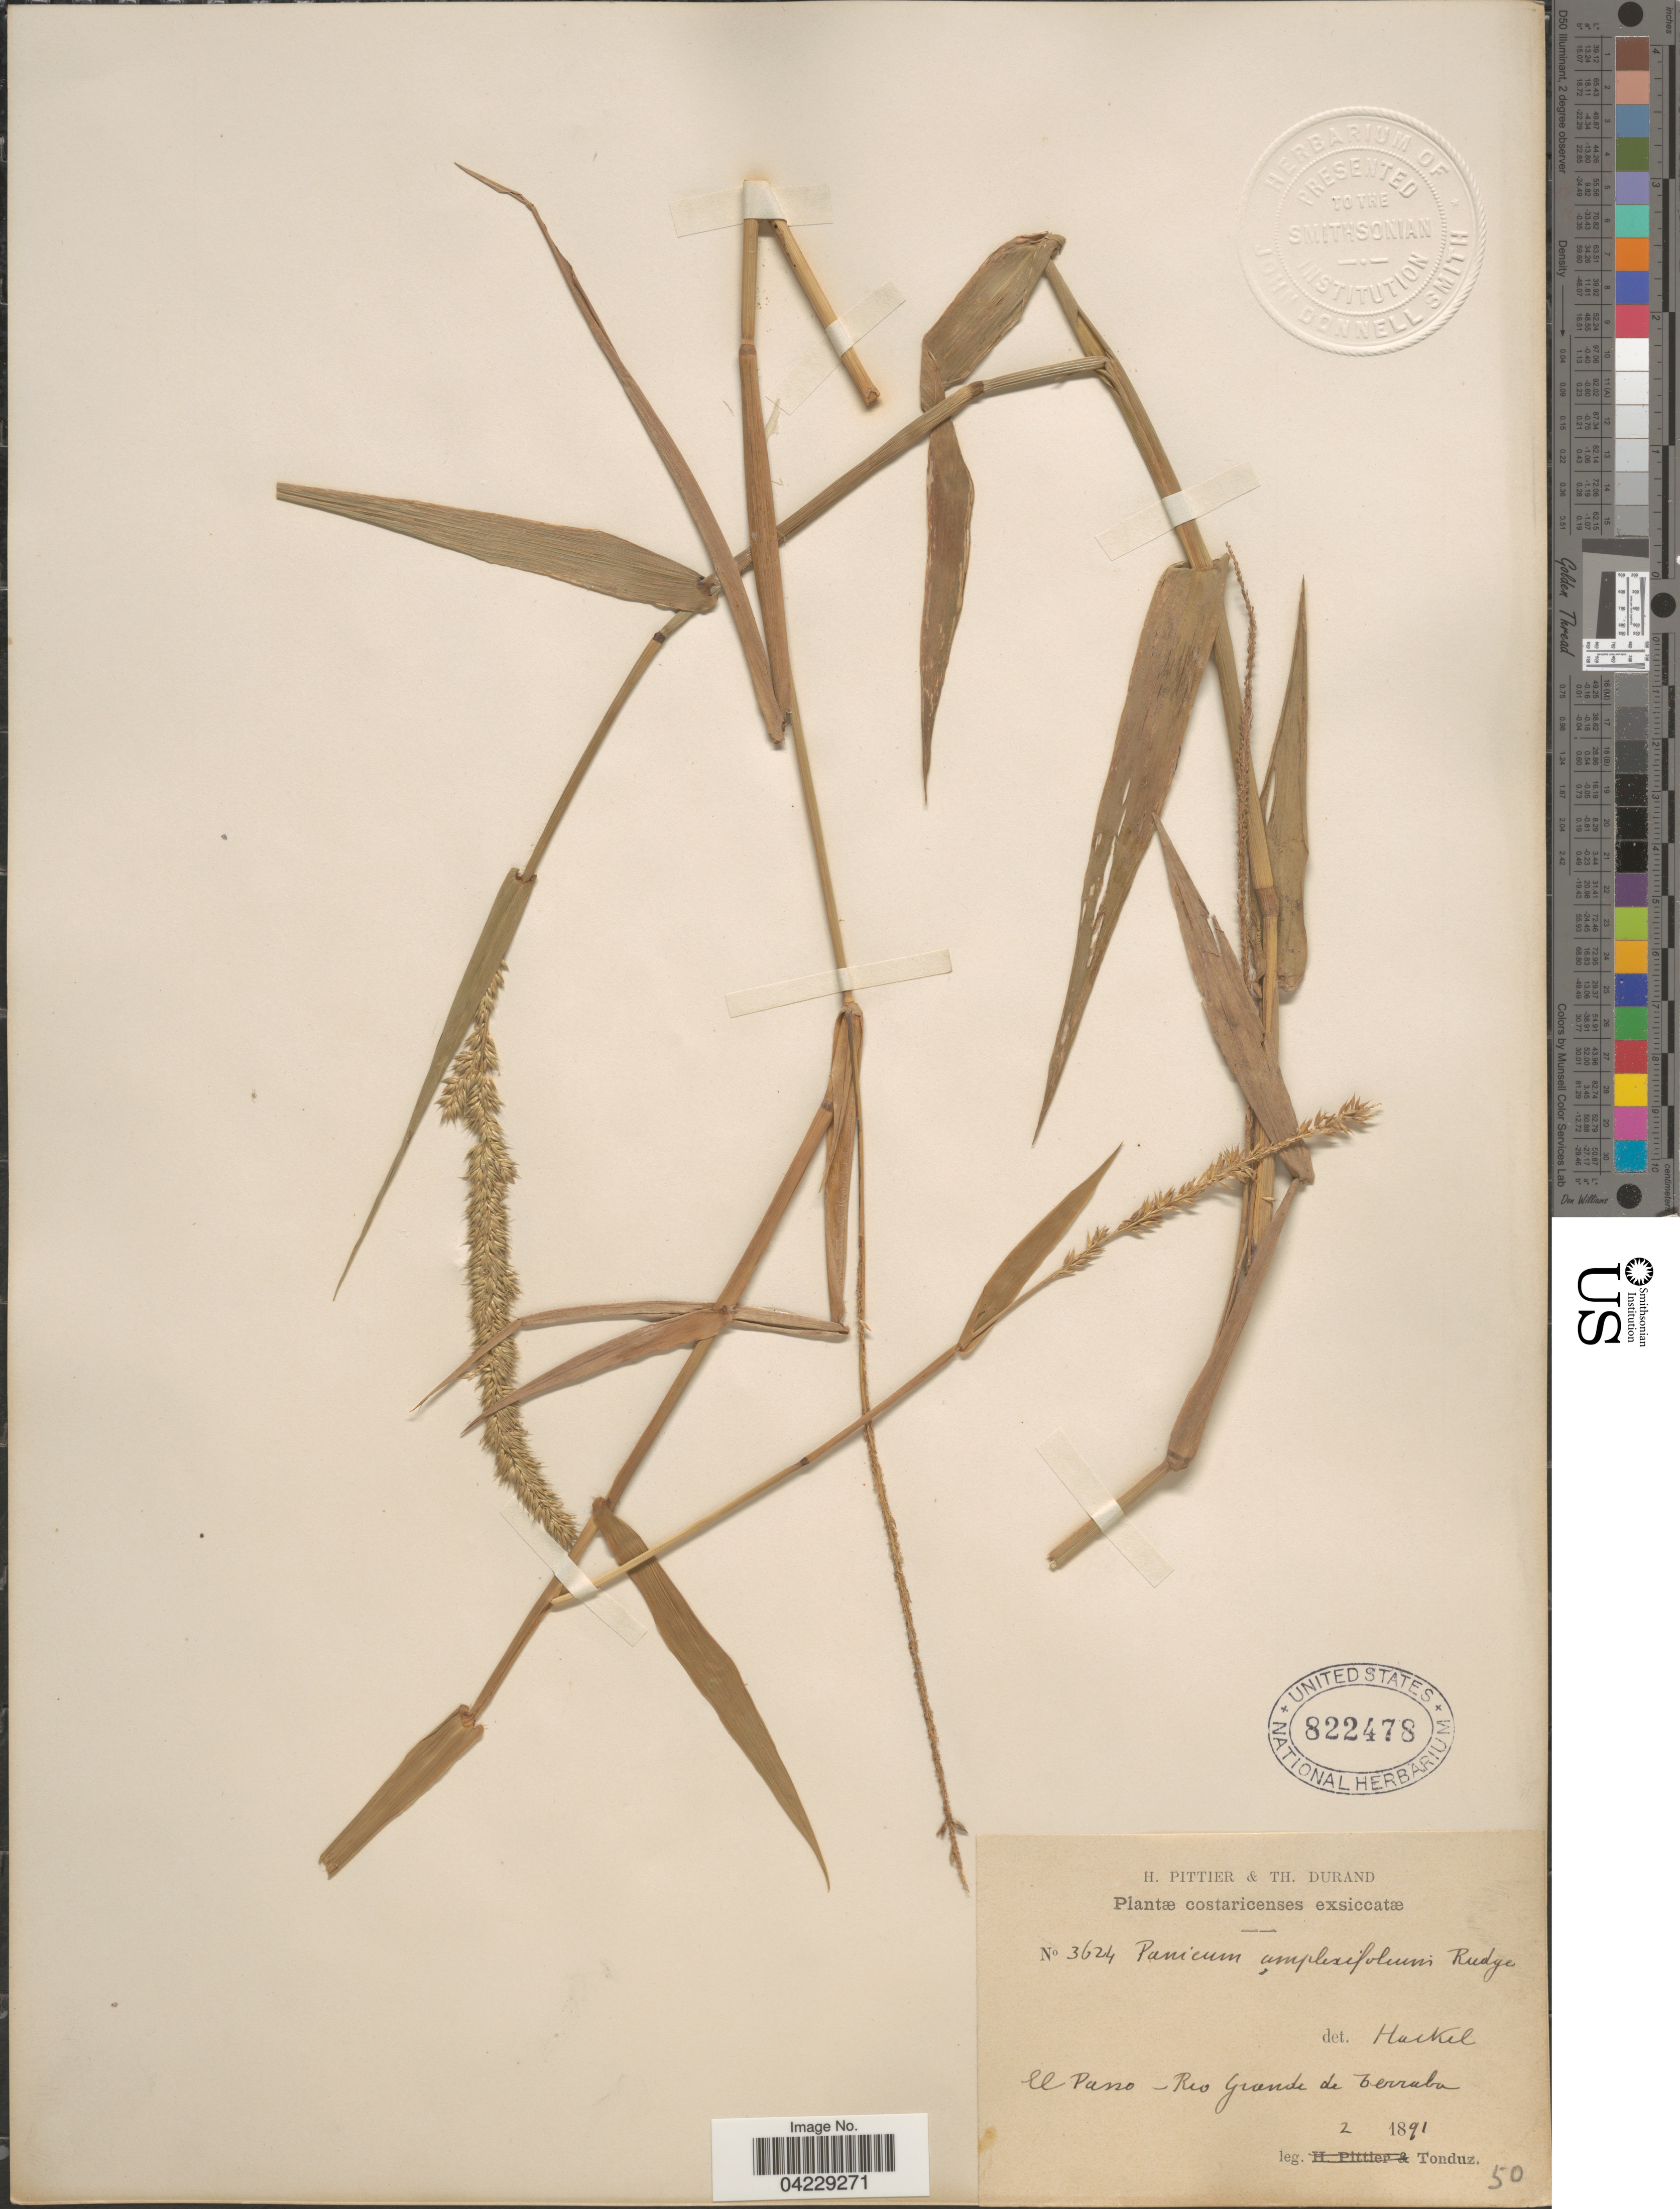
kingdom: Plantae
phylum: Tracheophyta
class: Liliopsida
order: Poales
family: Poaceae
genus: Hymenachne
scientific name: Hymenachne amplexicaulis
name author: (Rudge) Nees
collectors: Tonduz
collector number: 50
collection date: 1891-02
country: Costa Rica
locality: Costaricenses. El Pano - Rio Grande de Terraba.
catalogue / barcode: US 822478